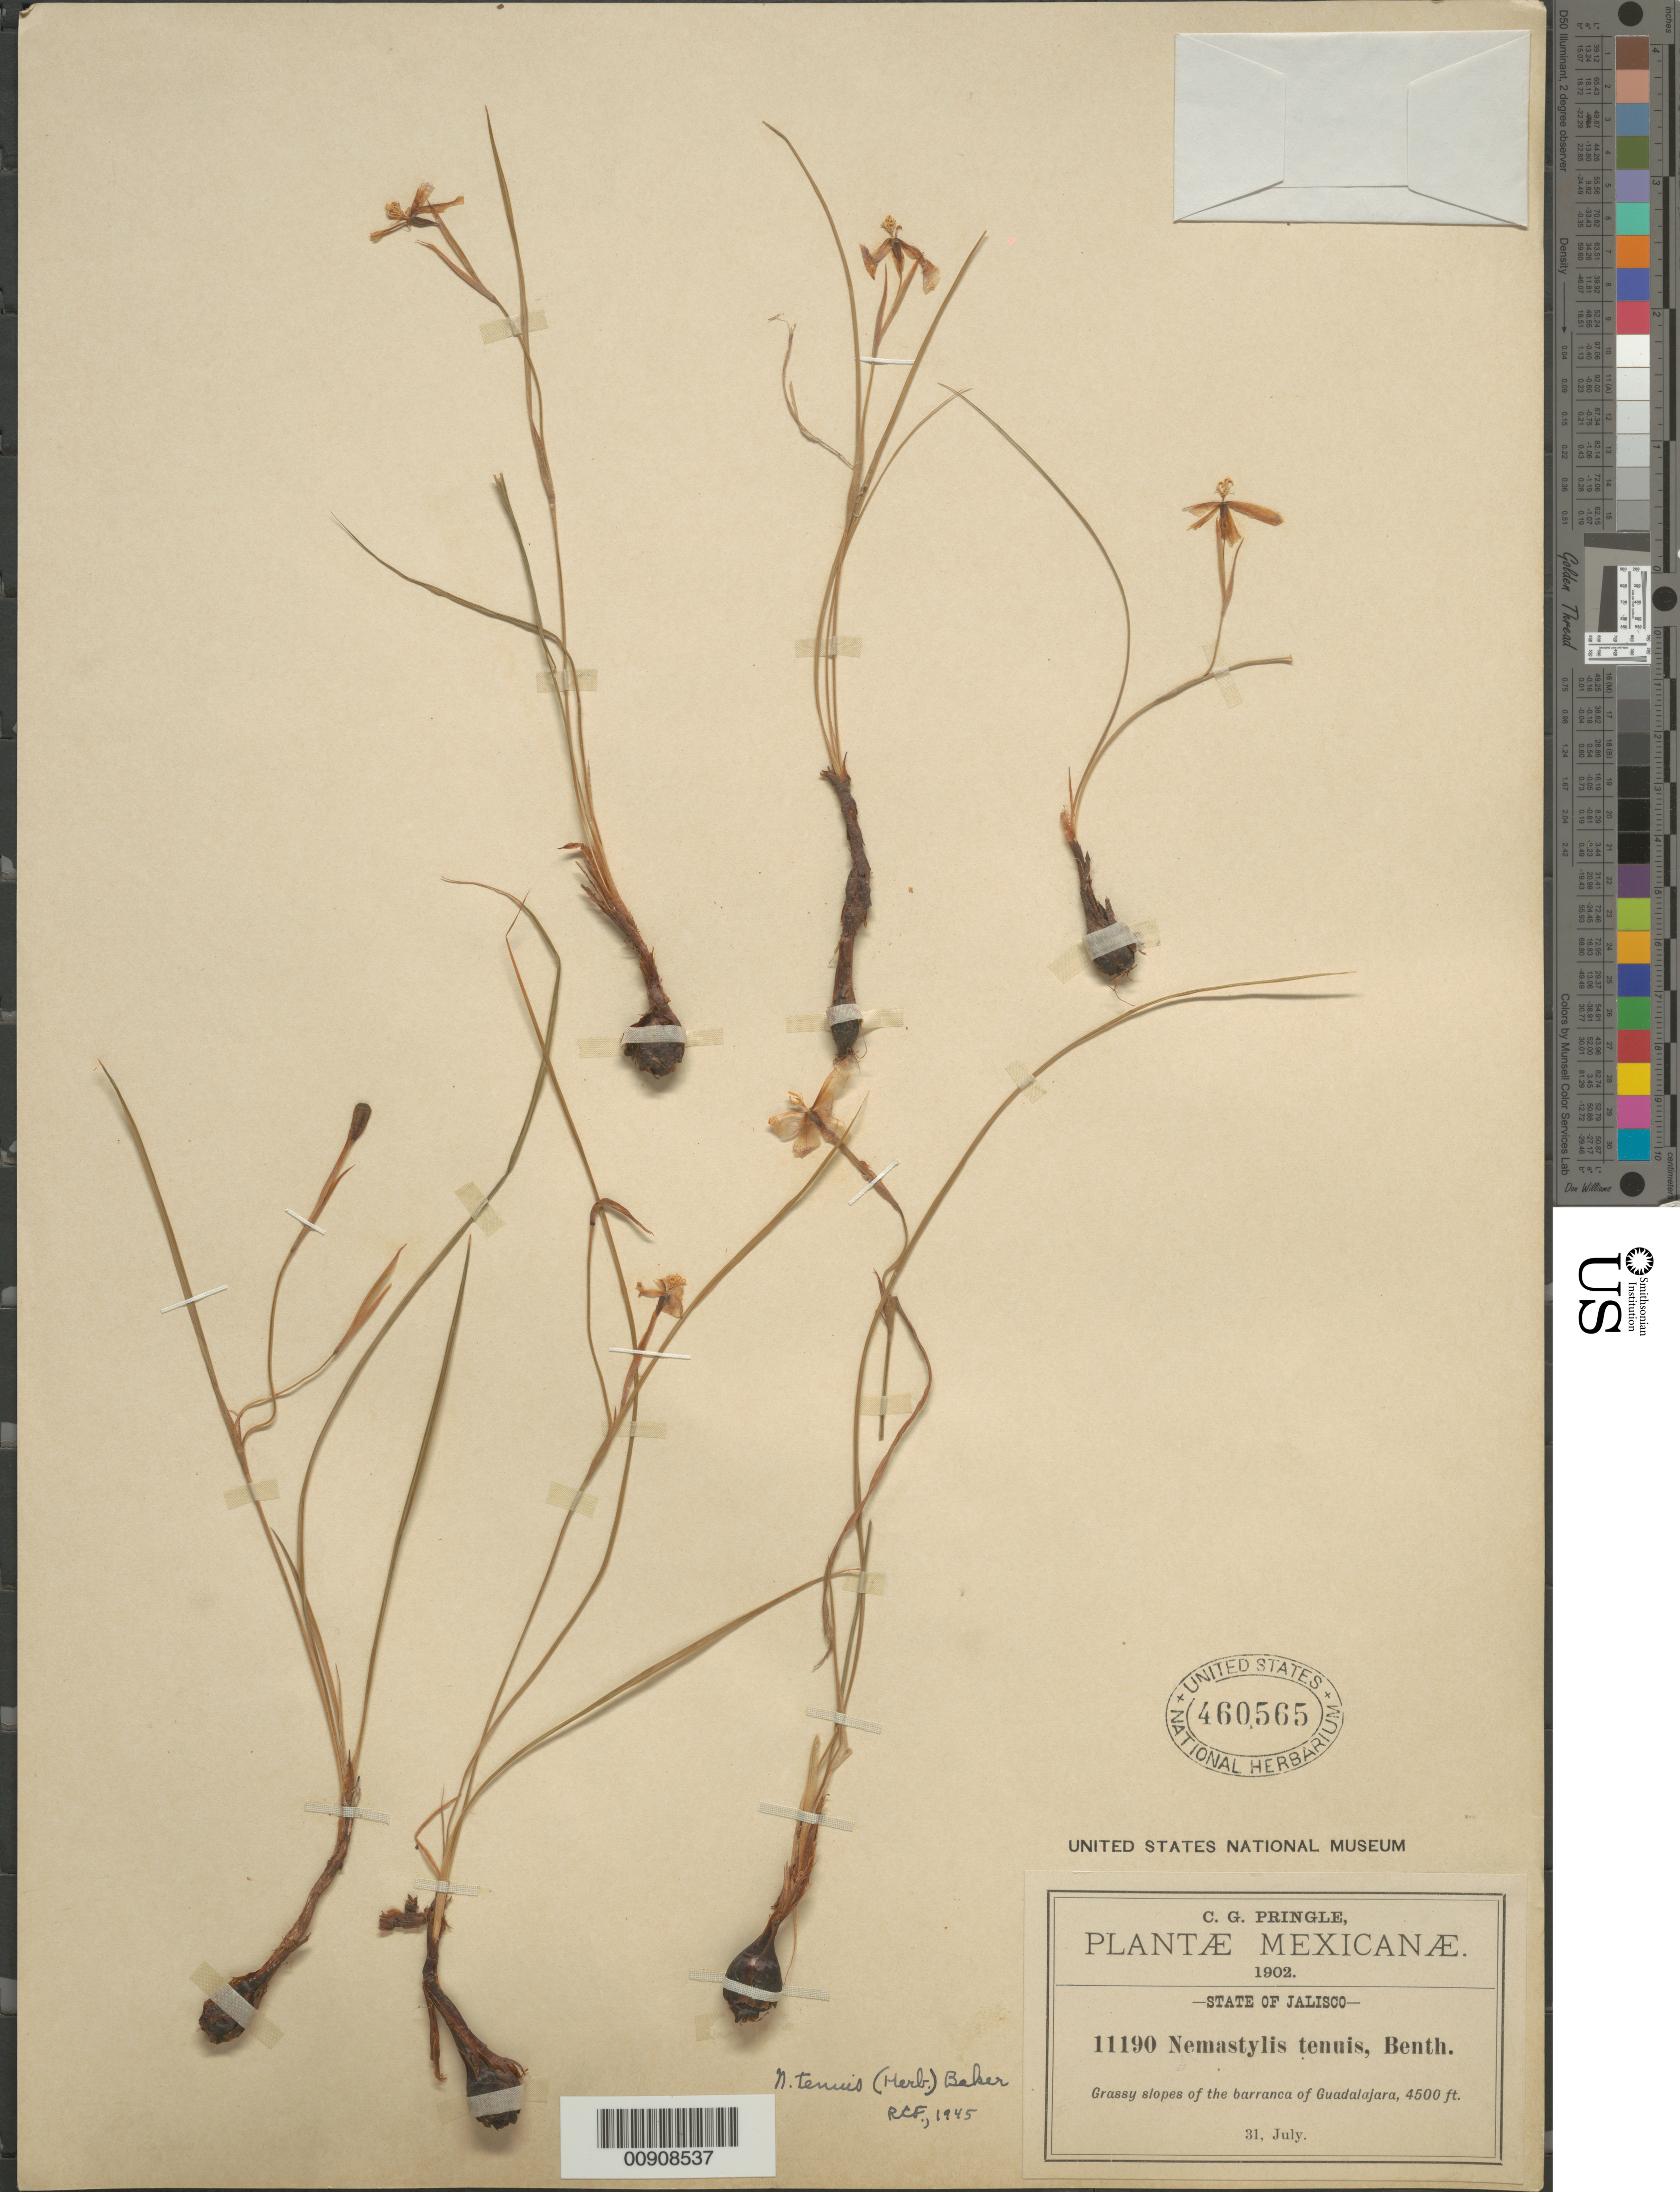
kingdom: Plantae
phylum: Tracheophyta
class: Liliopsida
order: Asparagales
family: Iridaceae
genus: Nemastylis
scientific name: Nemastylis tenuis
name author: (Herb.) S. Watson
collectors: C. G. Pringle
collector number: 11190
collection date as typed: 31 Jul 1902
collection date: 1902-07-31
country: Mexico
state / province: Jalisco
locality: Barranca of Guadalajara, State of Jalisco.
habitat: Grassy slopes of the barranca.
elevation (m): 1372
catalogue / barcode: US 460565